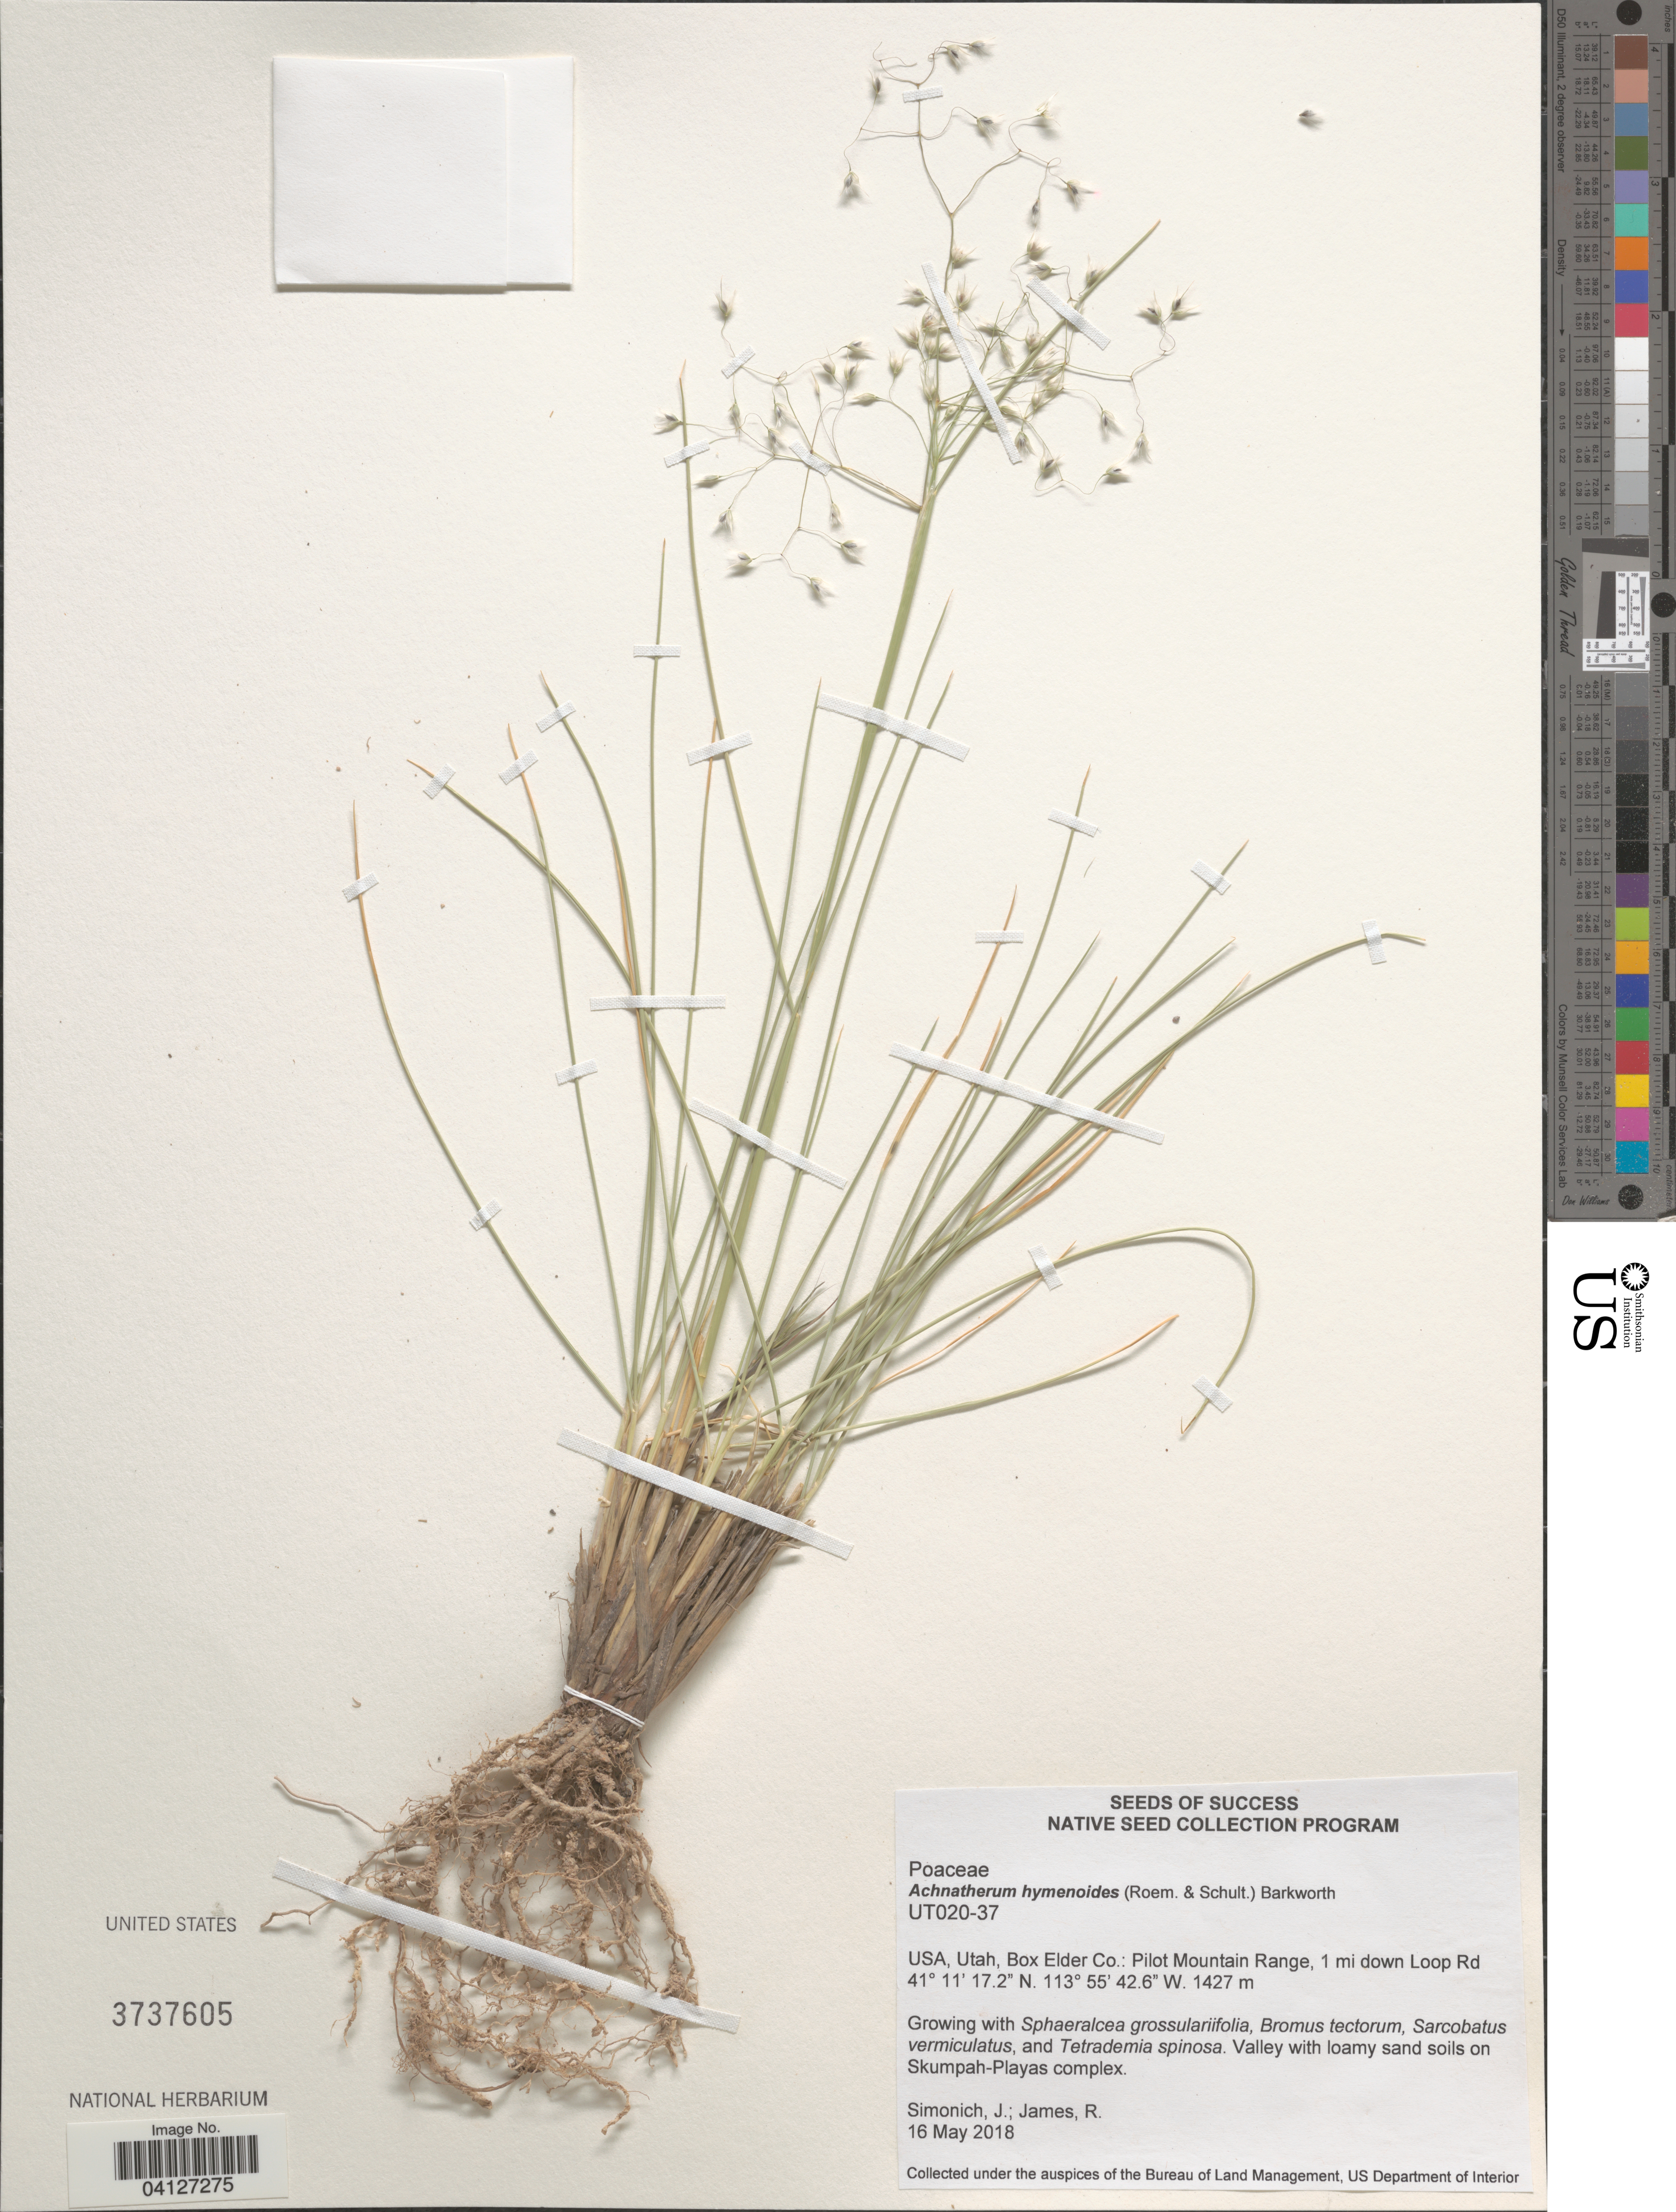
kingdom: Plantae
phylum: Tracheophyta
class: Liliopsida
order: Poales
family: Poaceae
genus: Achnatherum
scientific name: Achnatherum hymenoides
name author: (Roem. & Schult.) Barkworth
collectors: J. Simonich & R. James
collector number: UT020-37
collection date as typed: Transcribed d/m/y: 16/5/2018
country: United States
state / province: Utah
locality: Box Elder Co.: Pilot Mountain Range, 1 mi down Loop Rd.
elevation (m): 1427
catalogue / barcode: US 3737605